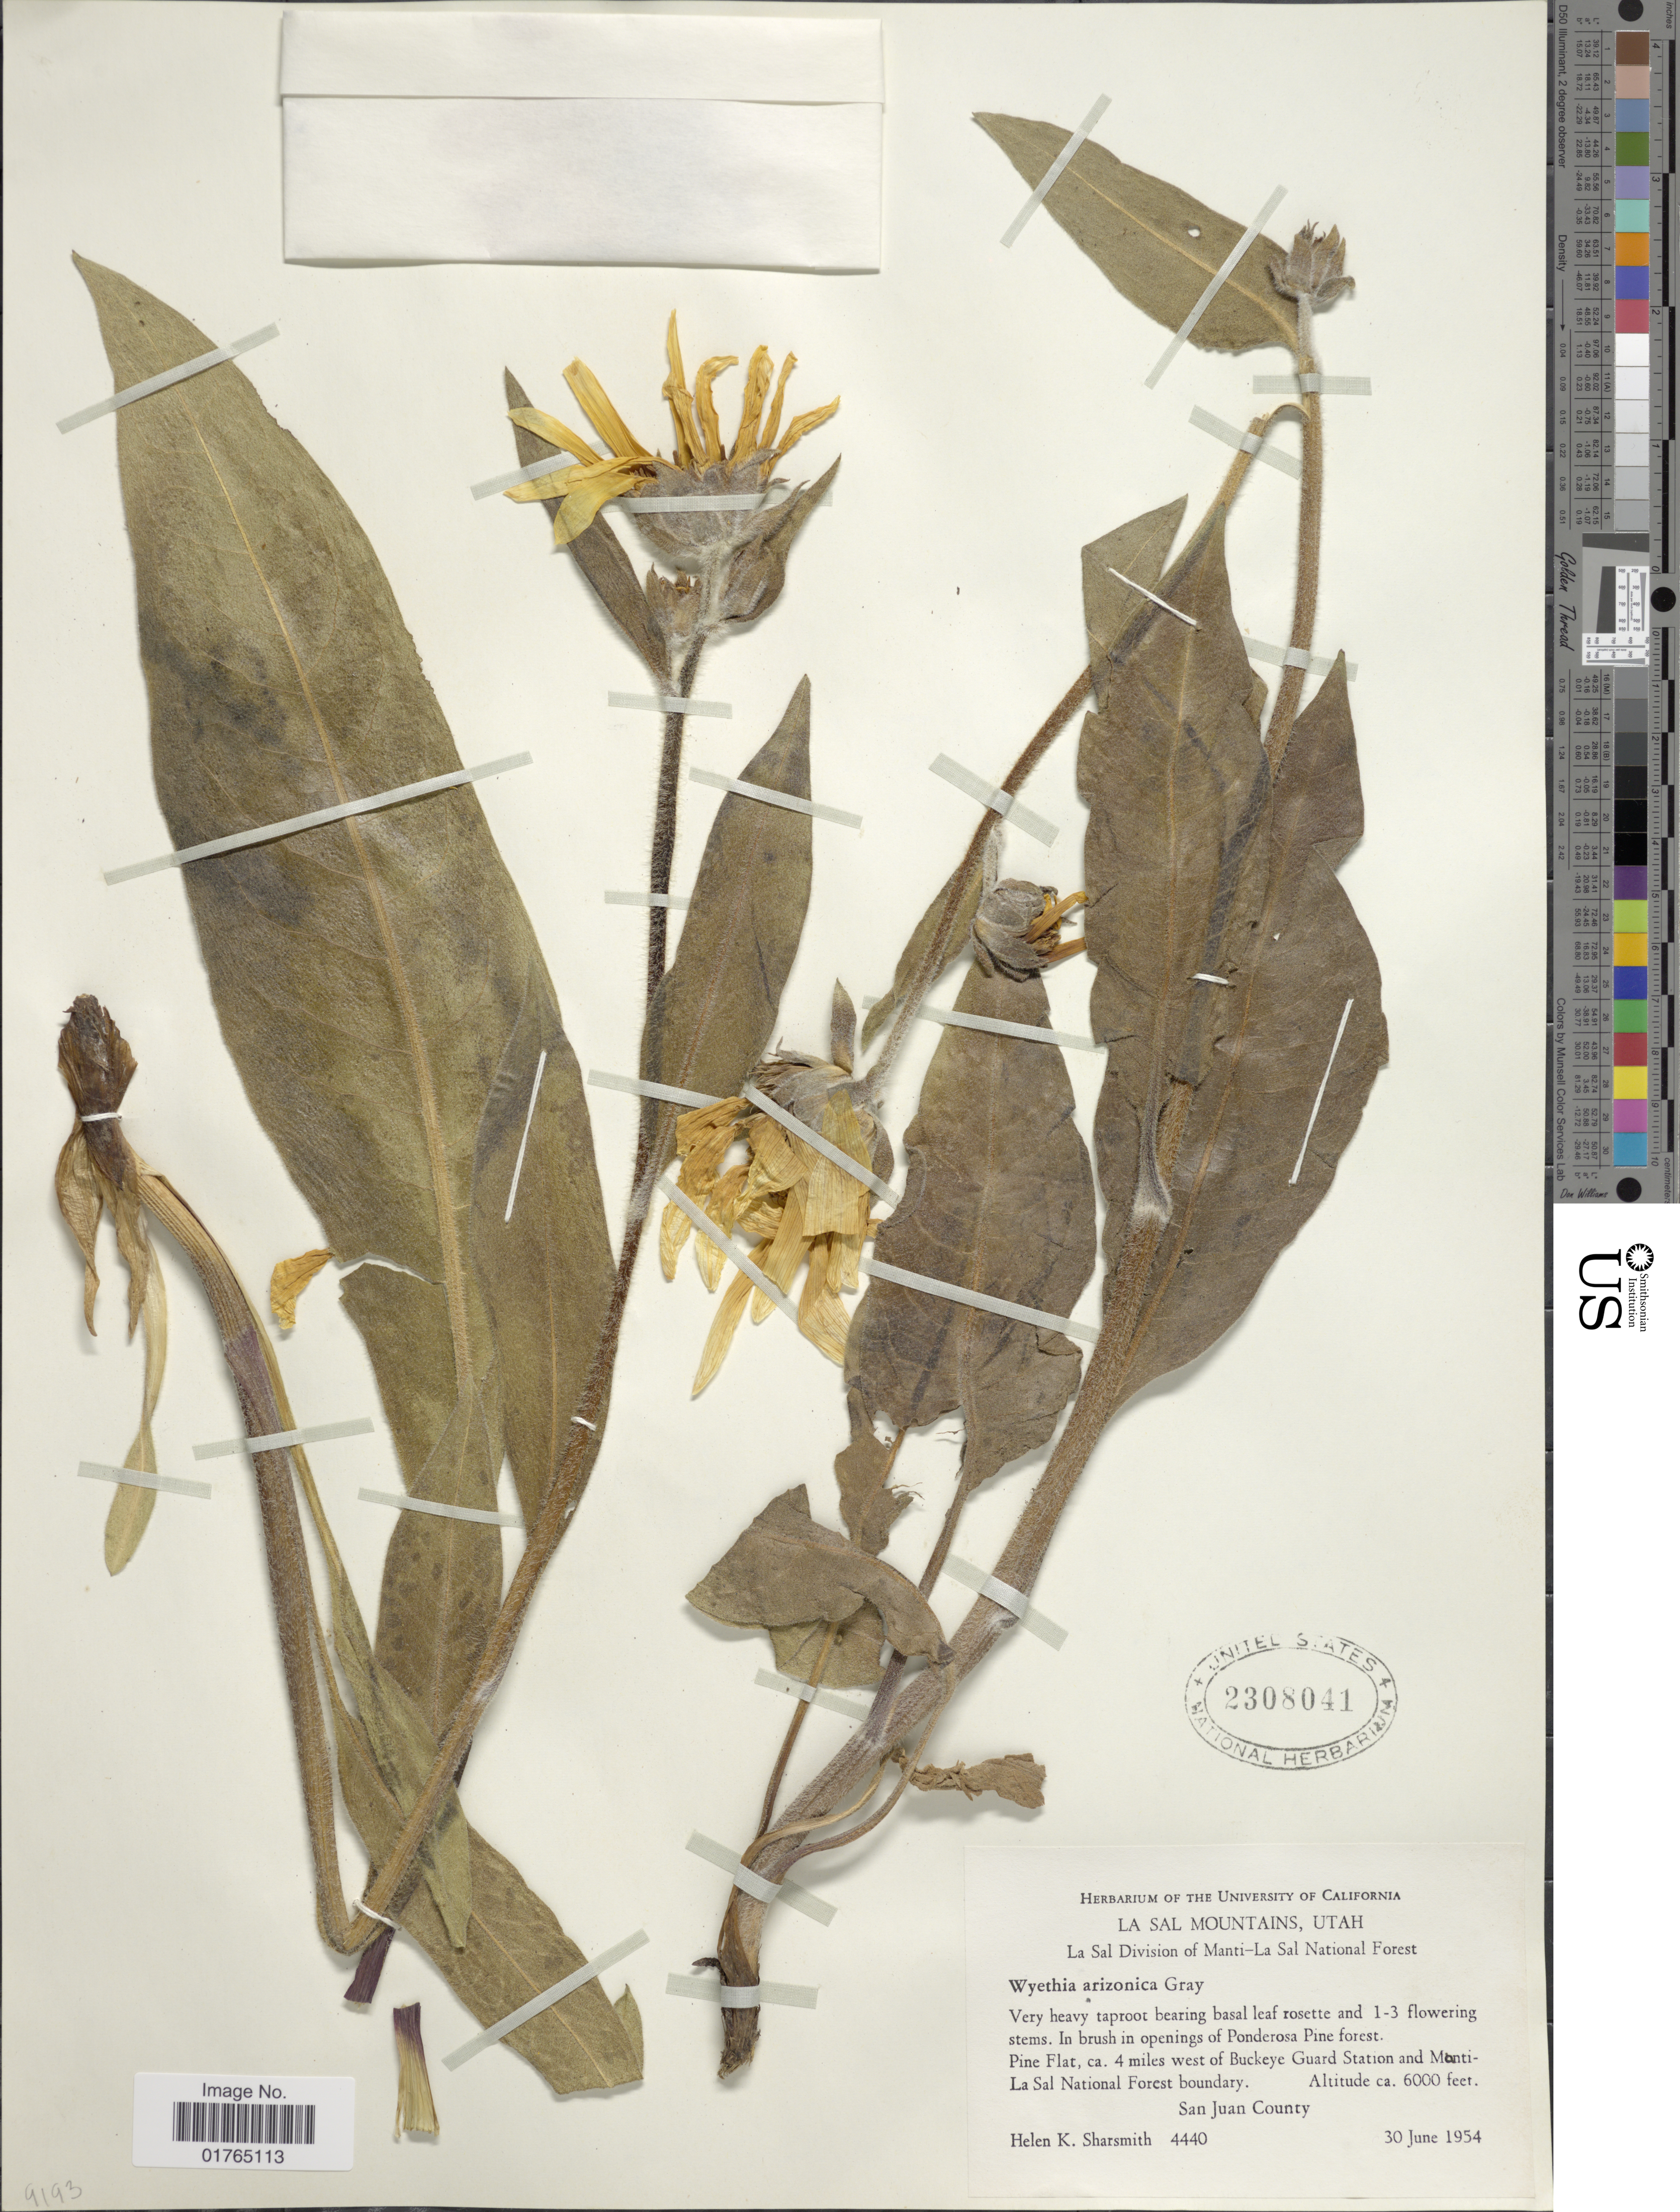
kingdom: Plantae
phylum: Tracheophyta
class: Magnoliopsida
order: Asterales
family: Asteraceae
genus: Wyethia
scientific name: Wyethia arizonica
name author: A. Gray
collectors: H. Sharsmith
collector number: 4440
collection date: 1954-06-30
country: United States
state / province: Utah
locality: La Sal Mountains, Pine Flat, ca 4 miles west of Buckeye Guard Station and Monti- La Sal National Forest boundary, San Juan County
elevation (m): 1829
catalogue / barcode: US 2308041